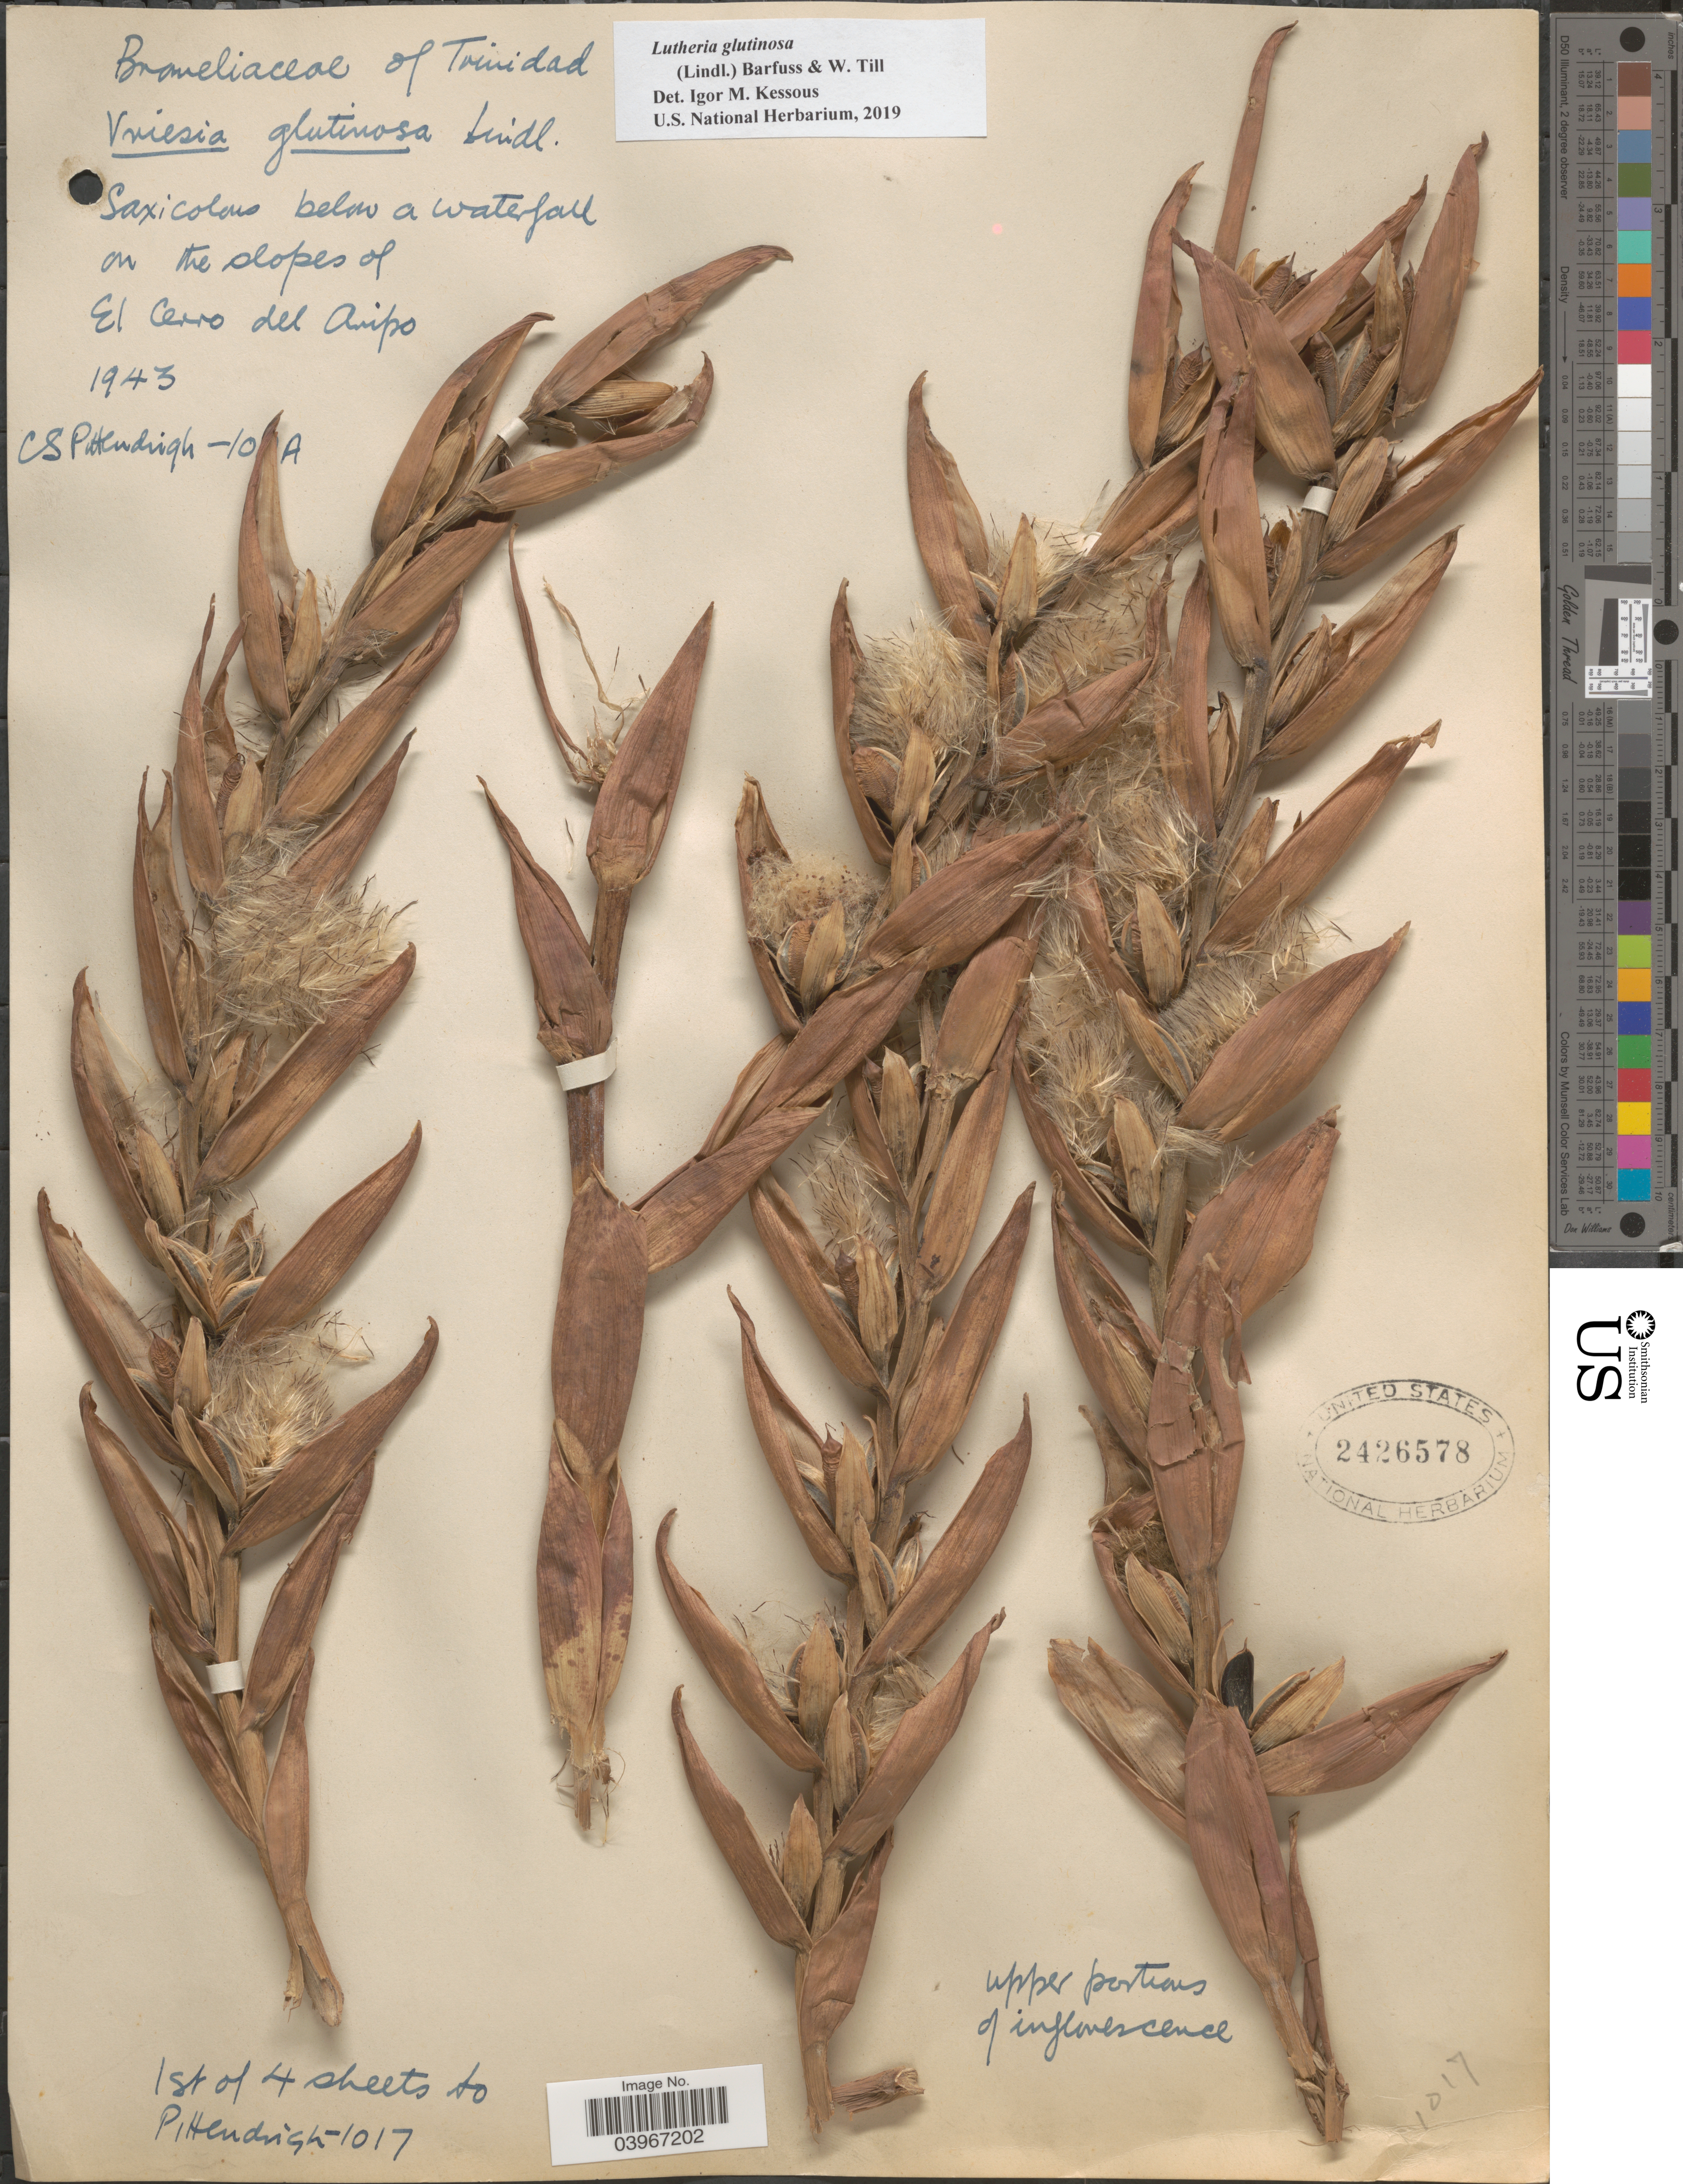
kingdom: Plantae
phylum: Tracheophyta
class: Liliopsida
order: Poales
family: Bromeliaceae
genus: Lutheria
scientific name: Lutheria glutinosa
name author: (Lindl.) Barfuss & W. Till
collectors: C. Pittendrigh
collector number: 10!A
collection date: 1943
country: Trinidad and Tobago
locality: Trinidad. On the slopes of El Cerro del Aripo.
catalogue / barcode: US 2426578